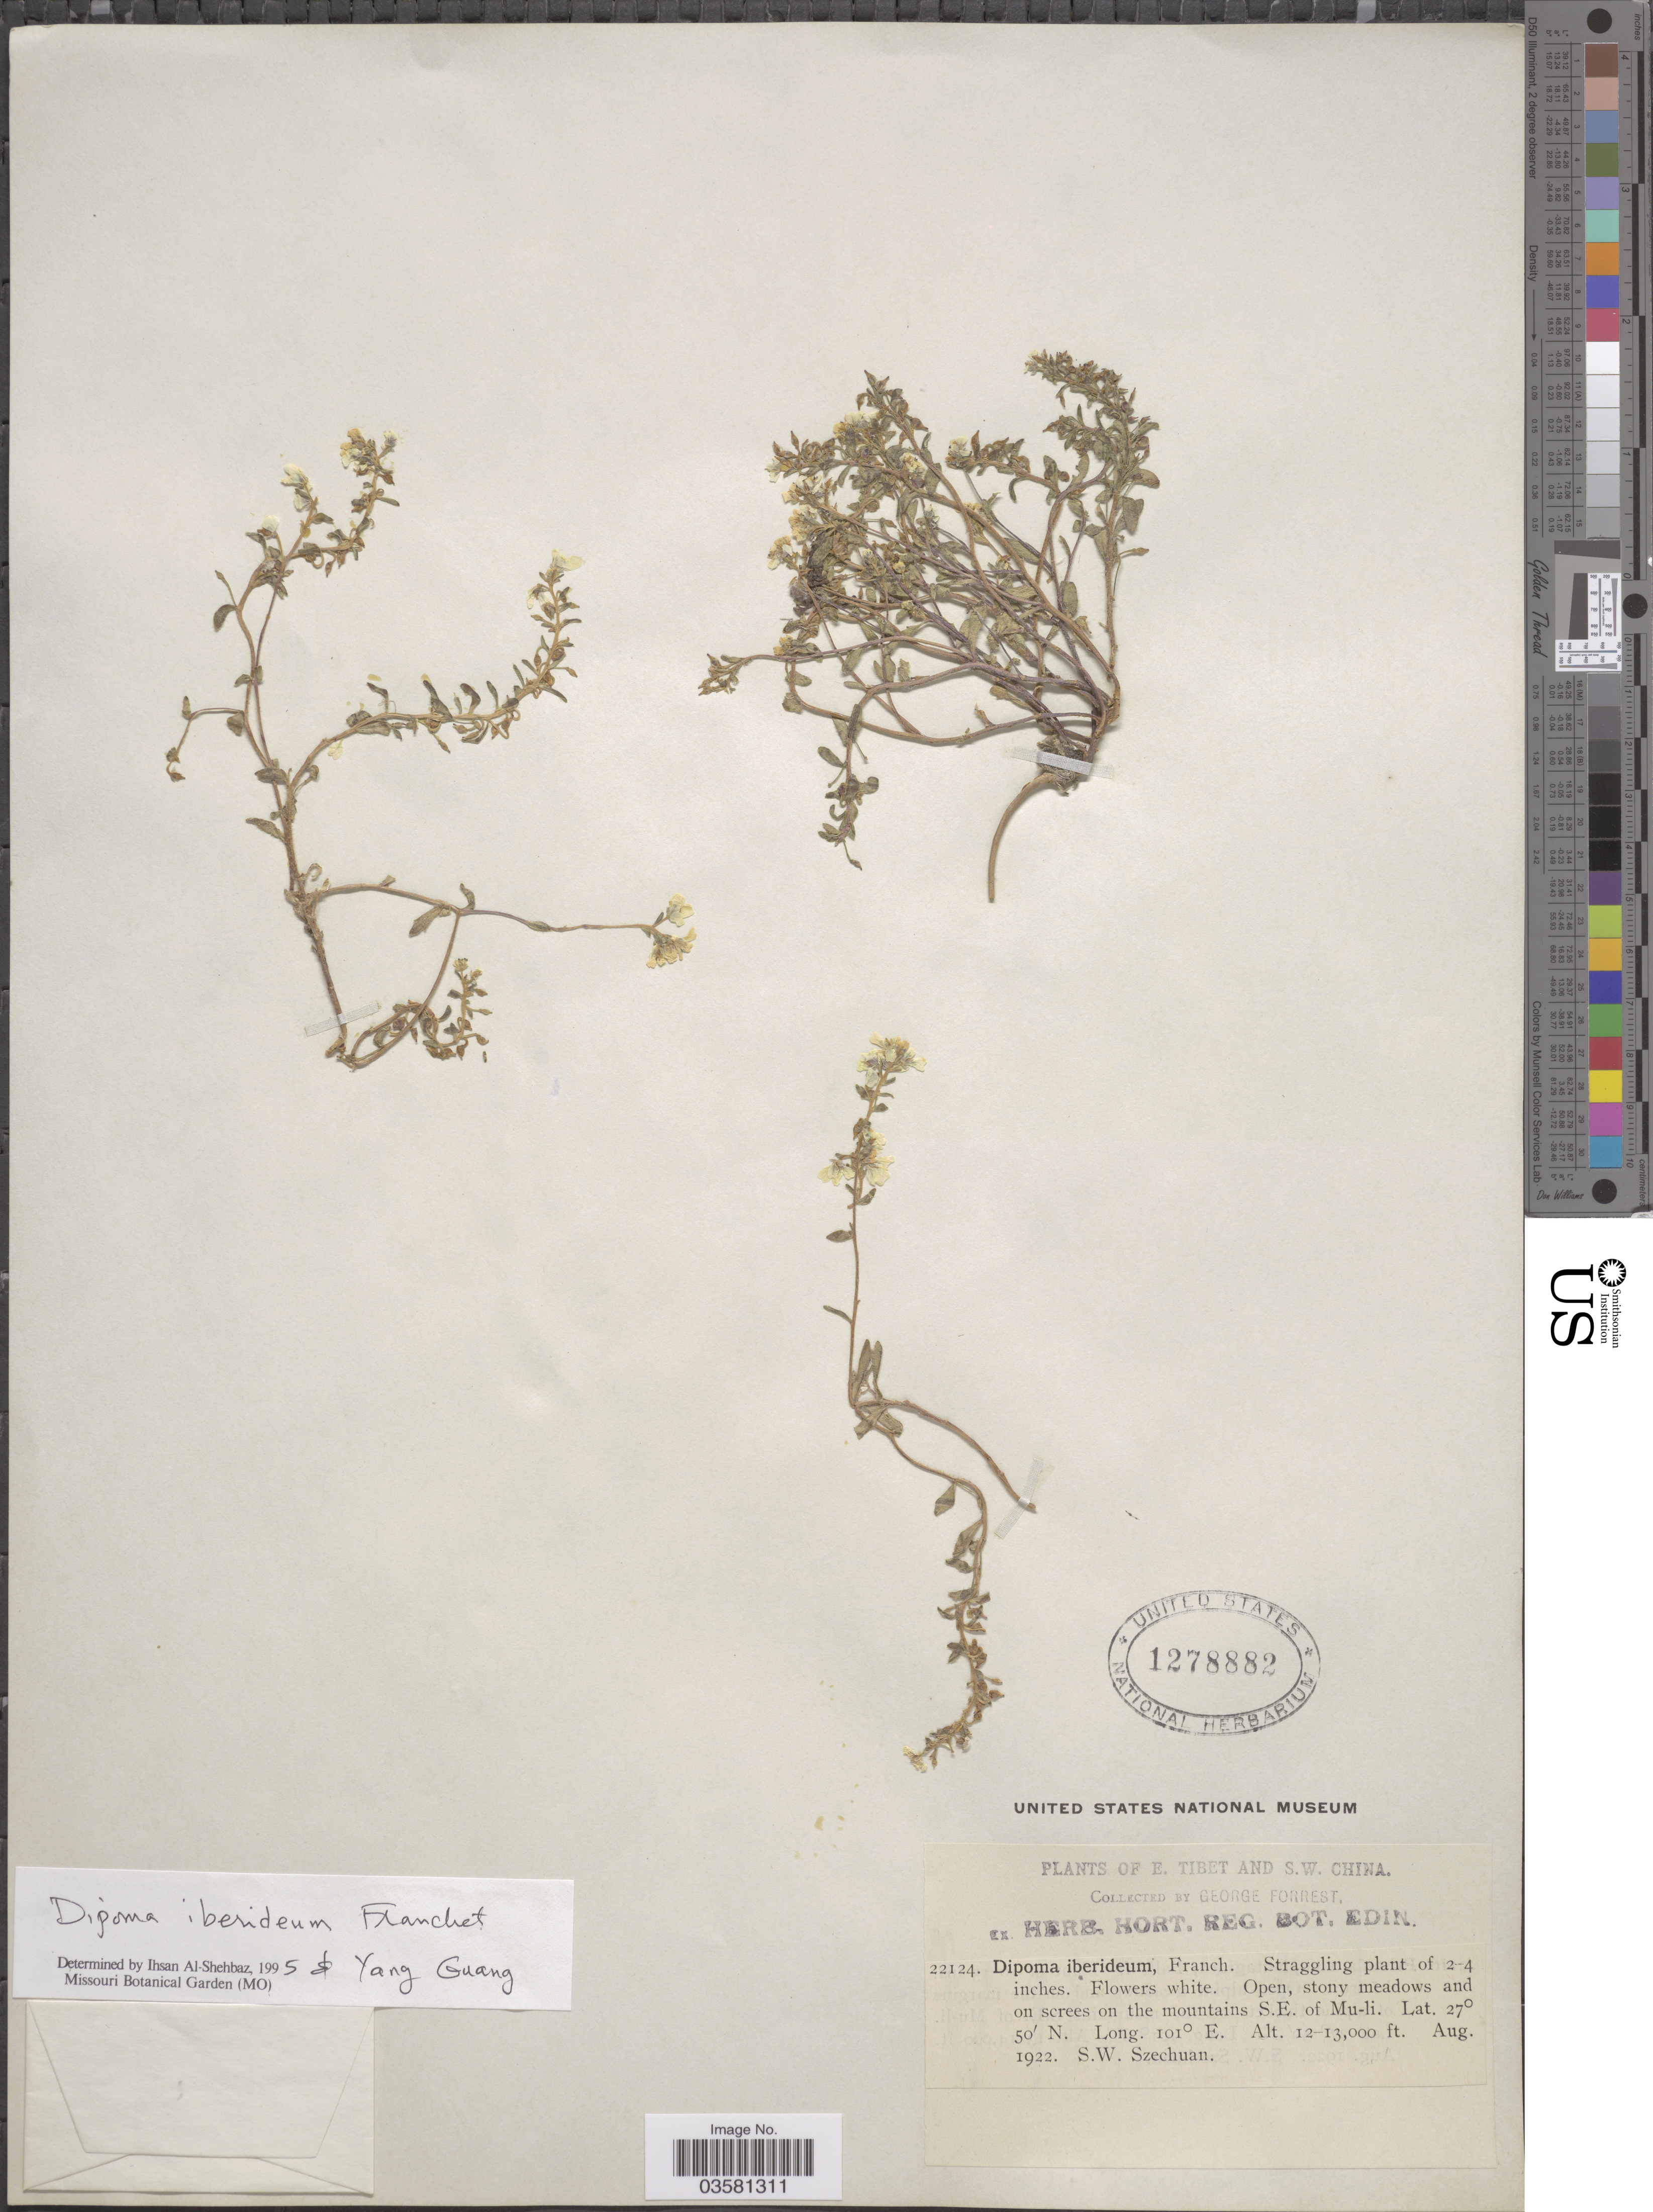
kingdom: Plantae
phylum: Tracheophyta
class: Magnoliopsida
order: Brassicales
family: Brassicaceae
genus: Dipoma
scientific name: Dipoma iberideum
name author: Franch.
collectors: G. Forrest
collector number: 22124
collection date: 1922-08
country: China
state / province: Sichuan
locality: S.W. China. Open, stony meadows and on screes on the mountains S.E. of Mu-li. S.W. Szechuan.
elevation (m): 3658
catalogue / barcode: US 1278882